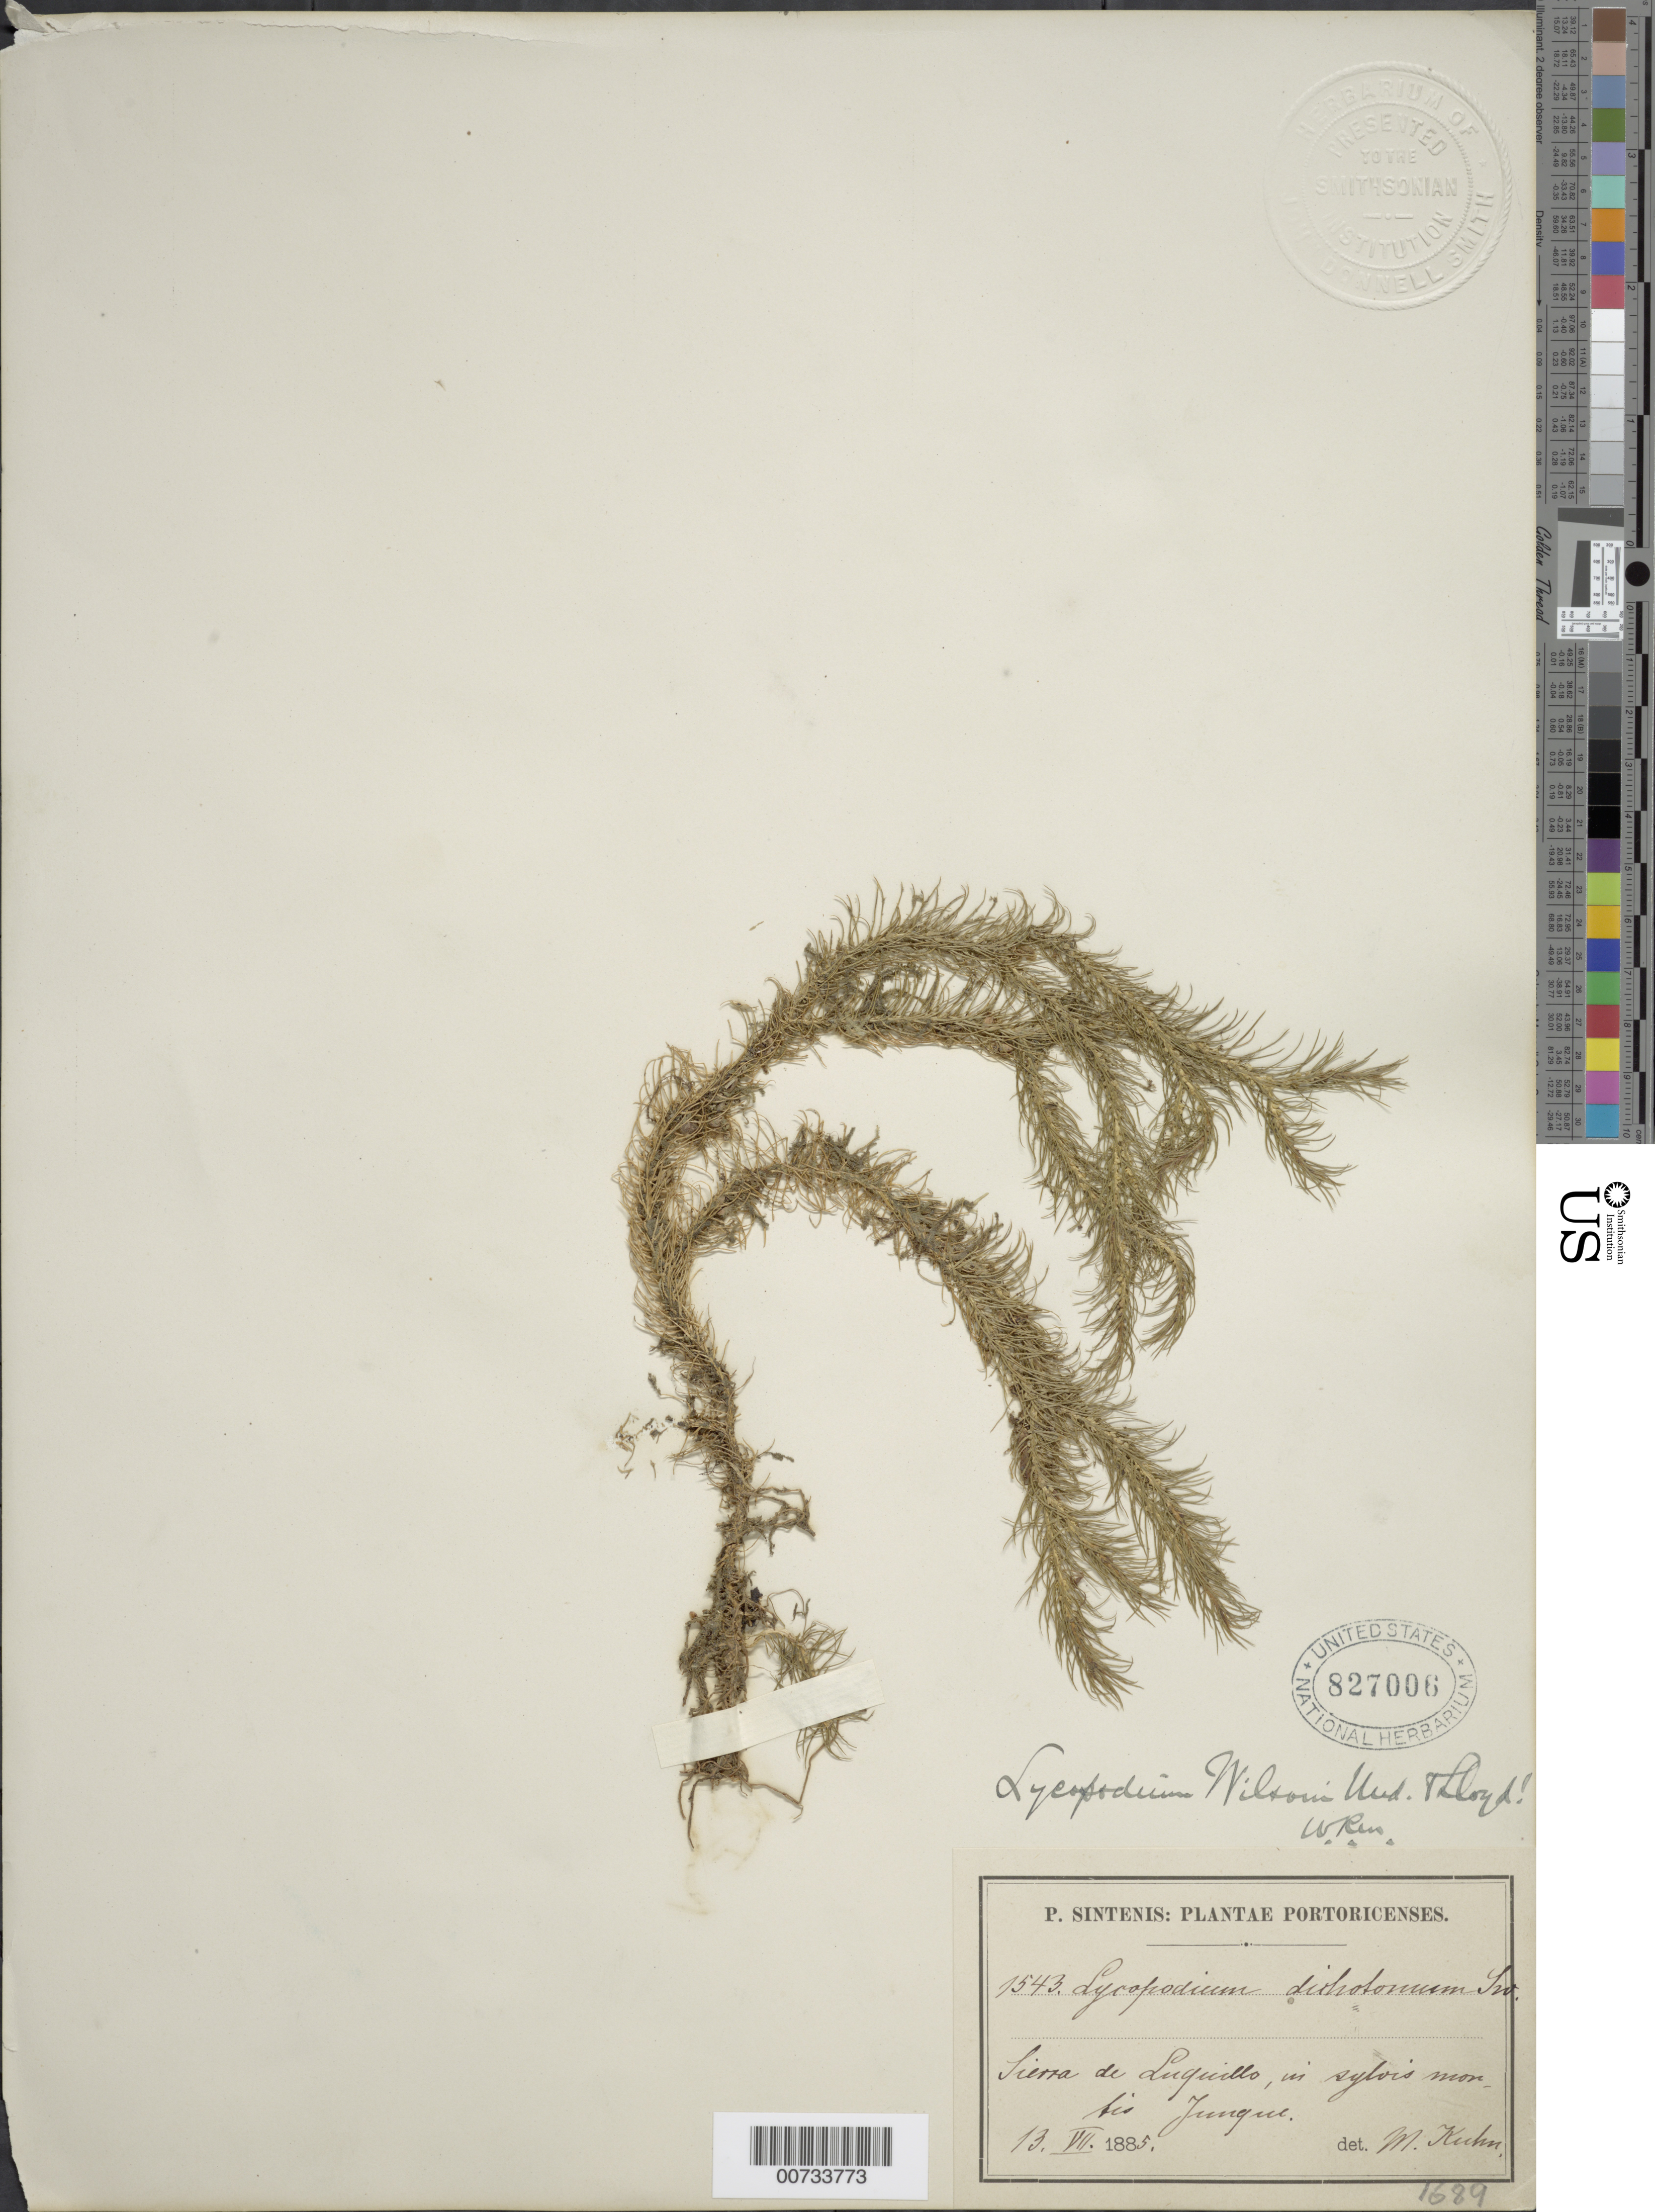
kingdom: Plantae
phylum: Tracheophyta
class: Lycopodiopsida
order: Lycopodiales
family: Lycopodiaceae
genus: Phlegmariurus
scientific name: Phlegmariurus wilsonii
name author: (Underw. & F.E. Lloyd) B. Øllg.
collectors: P. Sintenis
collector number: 1543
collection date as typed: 13 Jul 1885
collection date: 1885-07-13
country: Puerto Rico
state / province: Luquillo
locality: Sierra de Luquillo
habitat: In sylvis montis Yunque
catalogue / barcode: US 827006